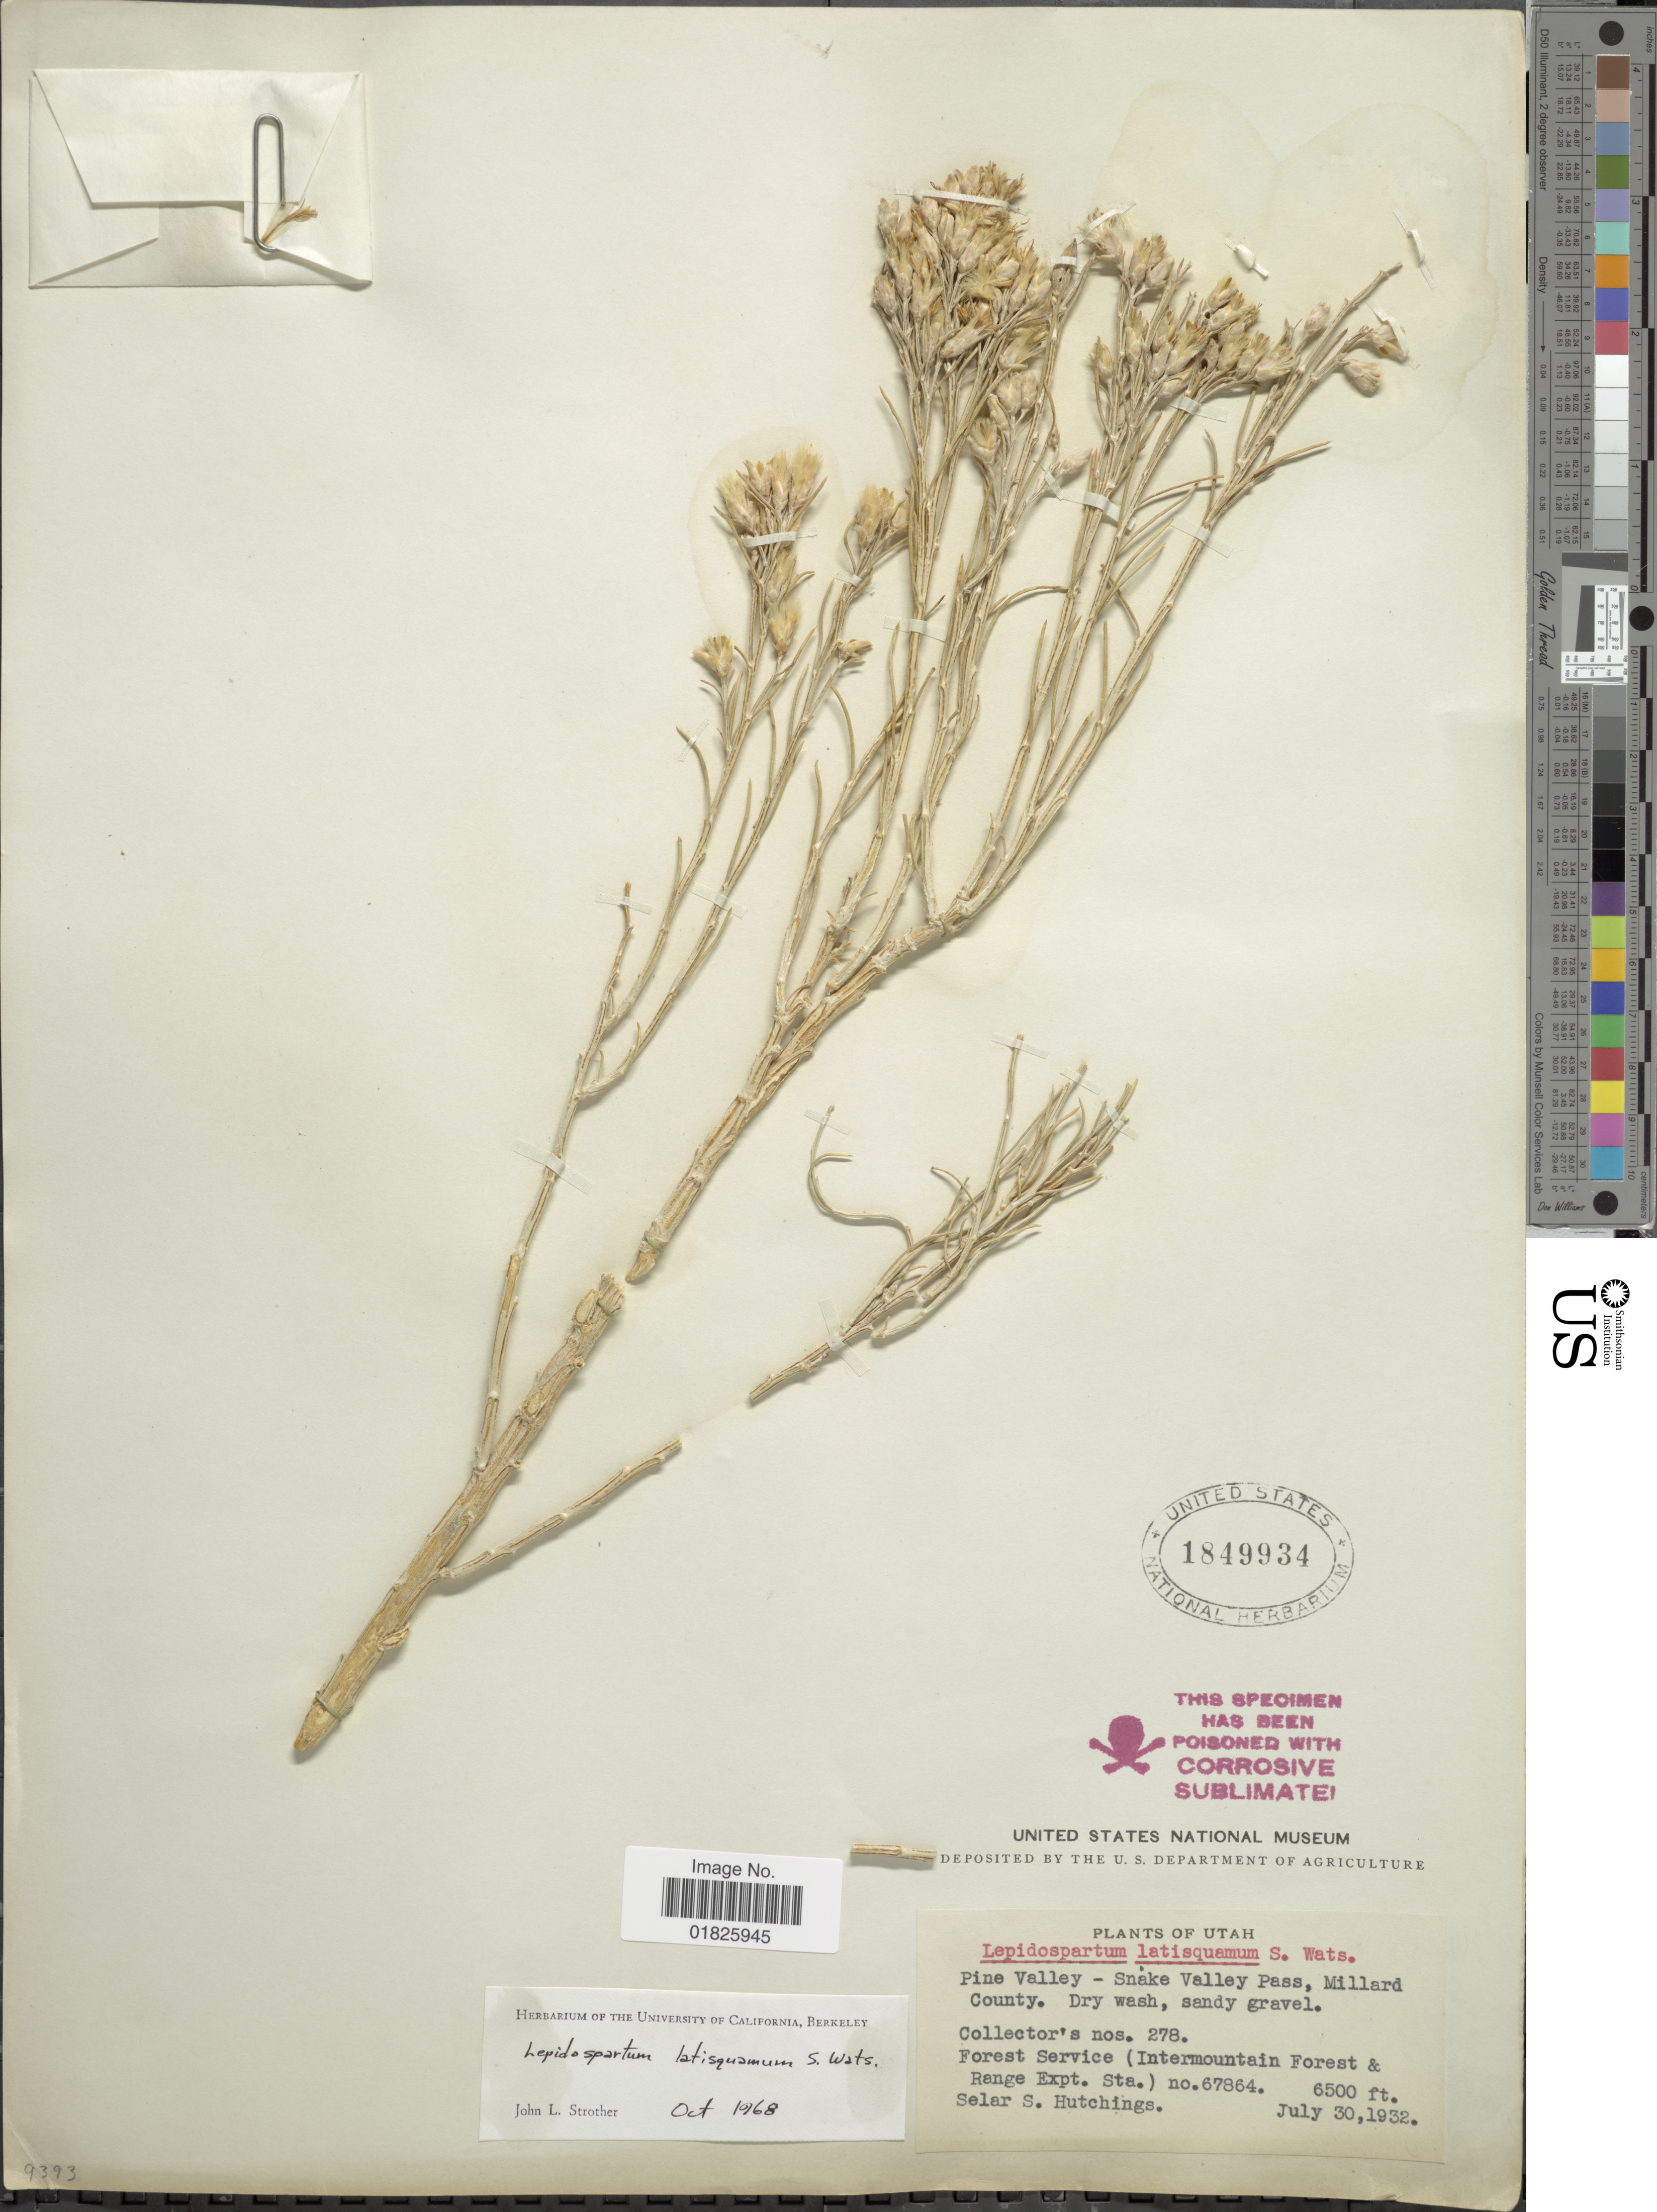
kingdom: Plantae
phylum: Tracheophyta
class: Magnoliopsida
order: Asterales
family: Asteraceae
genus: Lepidospartum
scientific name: Lepidospartum latisquamum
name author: S. Watson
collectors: S. Hutchings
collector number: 67864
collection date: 1932-07-30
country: United States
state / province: Utah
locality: Pine Valley, Snake Valley Pass, Millard County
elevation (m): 1981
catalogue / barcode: US 1849934